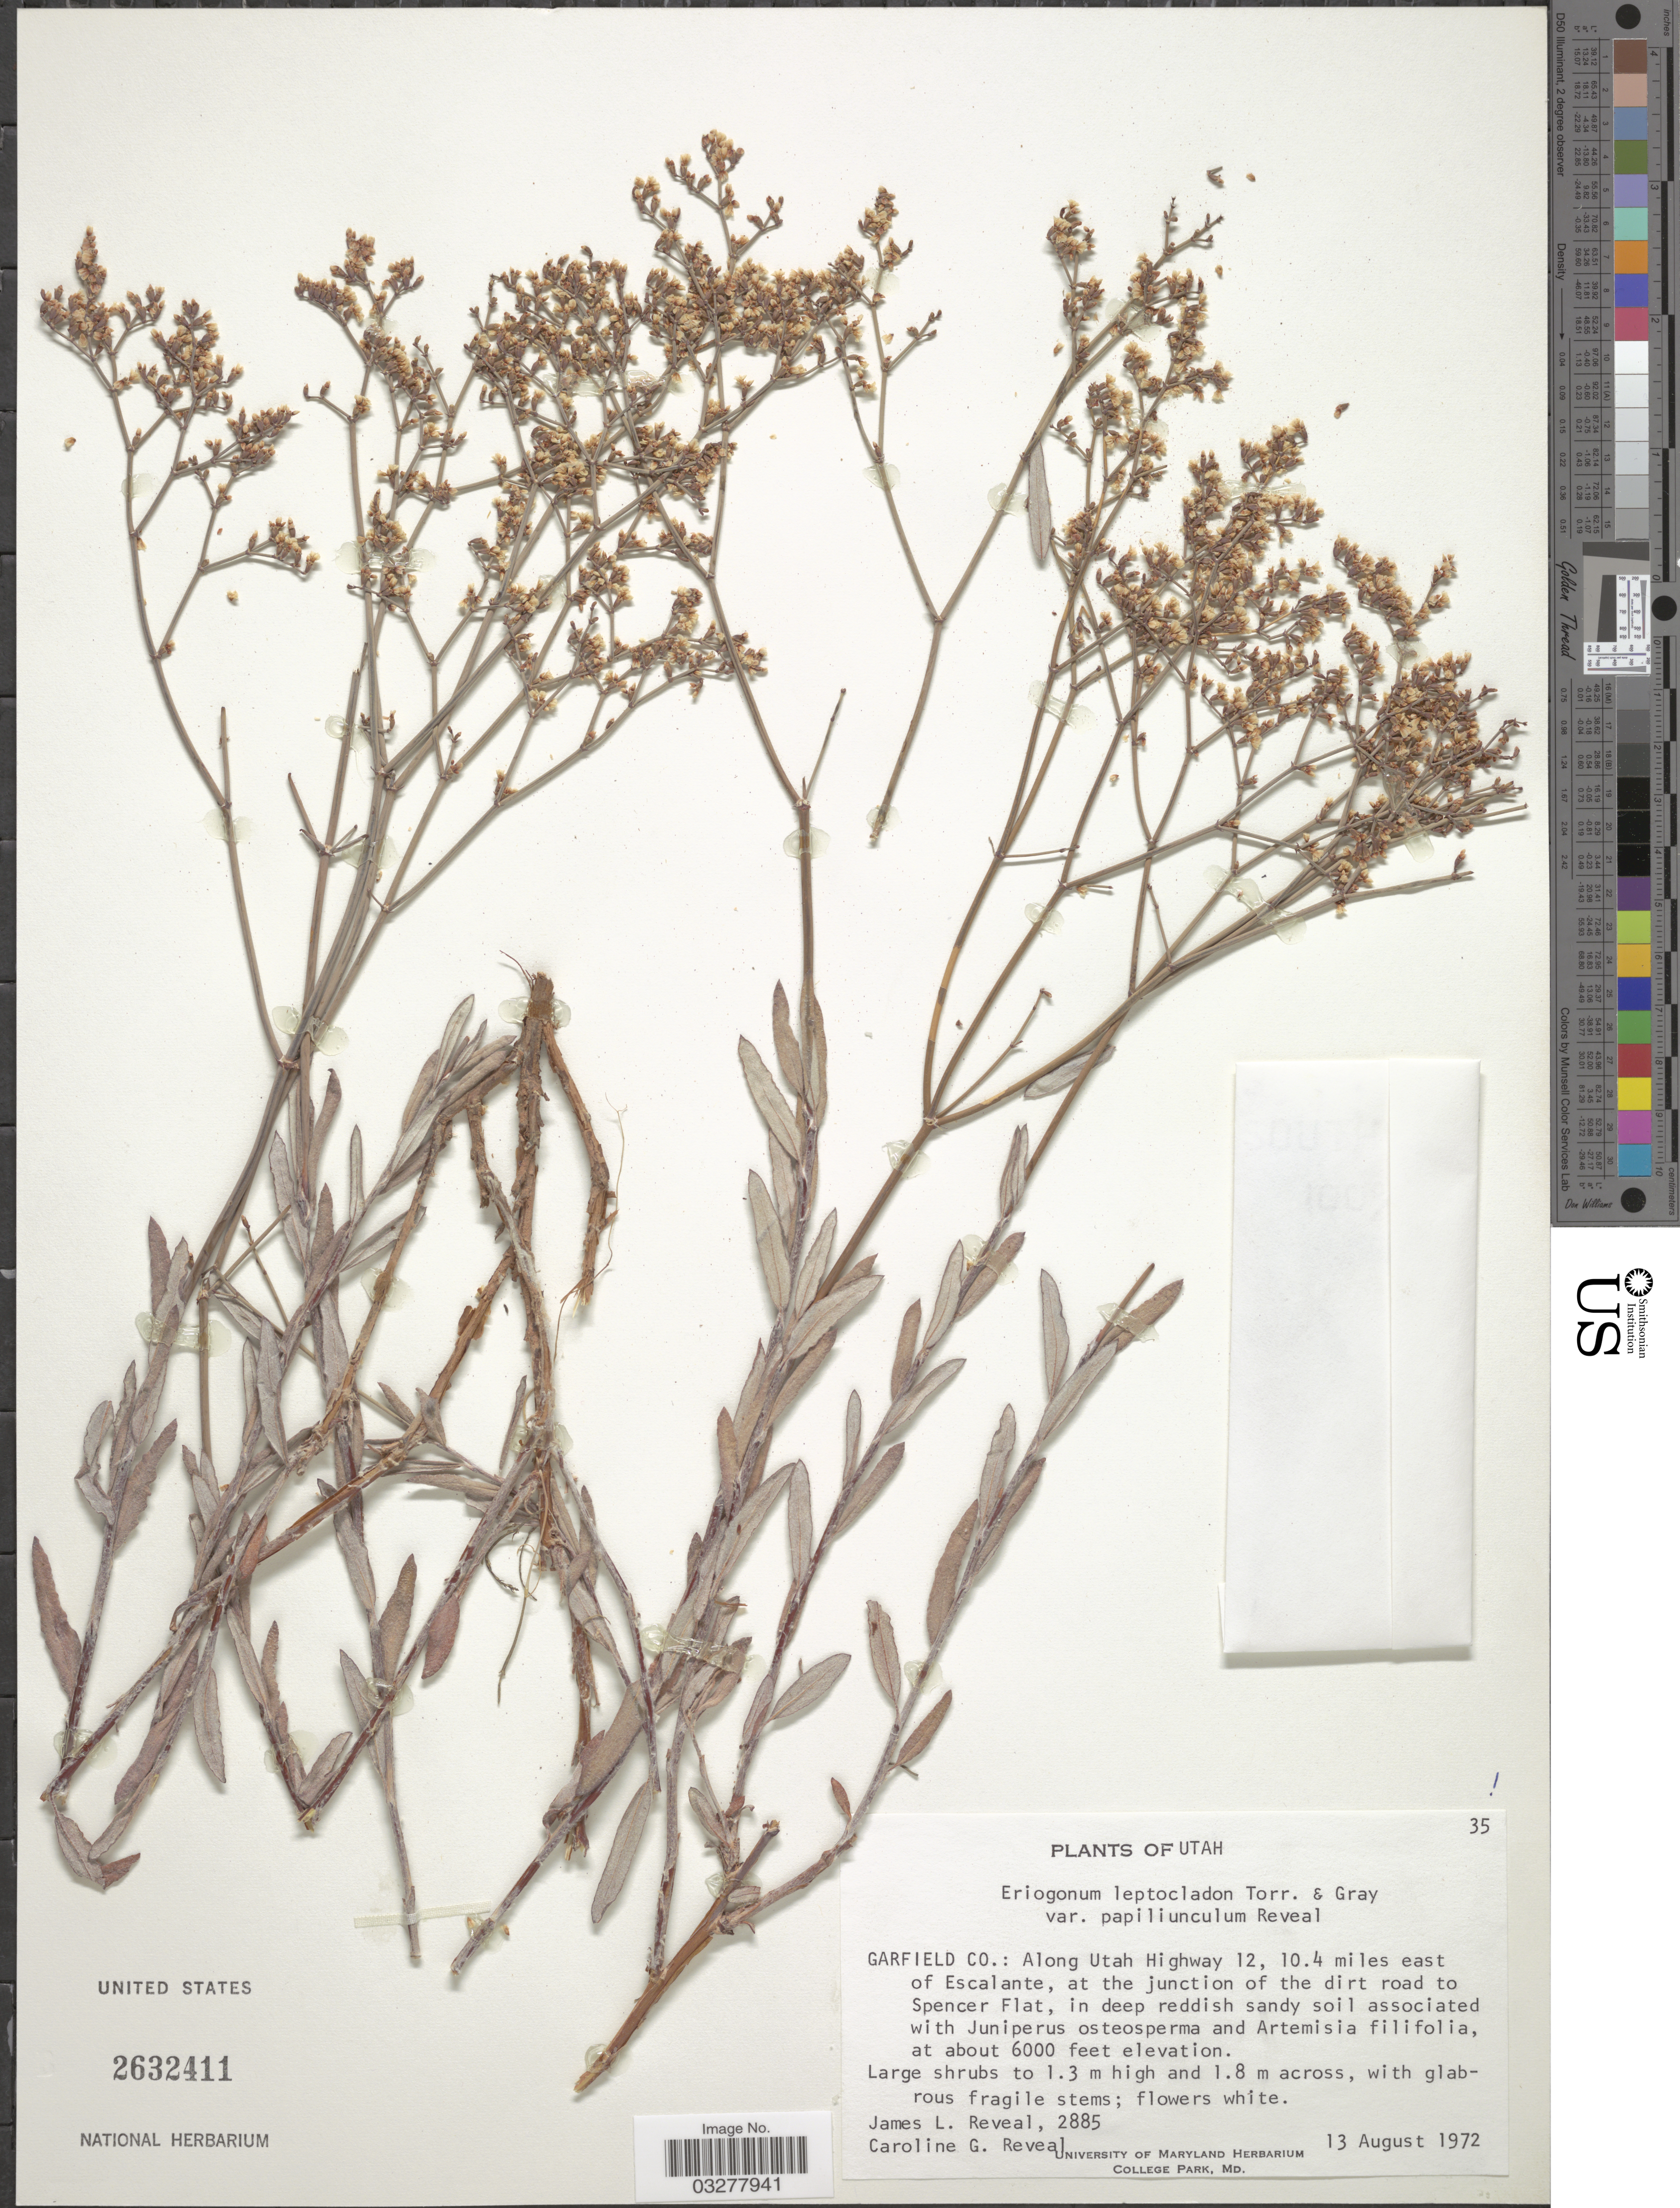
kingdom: Plantae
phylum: Tracheophyta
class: Magnoliopsida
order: Caryophyllales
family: Polygonaceae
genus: Eriogonum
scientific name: Eriogonum leptocladon var. papiliunculi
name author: Reveal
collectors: J. L. Reveal & C. G. Reveal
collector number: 2885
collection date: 1972-08-13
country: United States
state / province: Utah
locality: Garfield Co.: Along Utah Highway 12, 10.4 miles east of Escalante, at the junction of the dirt road to Spencer Flat.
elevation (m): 1829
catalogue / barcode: US 2632411